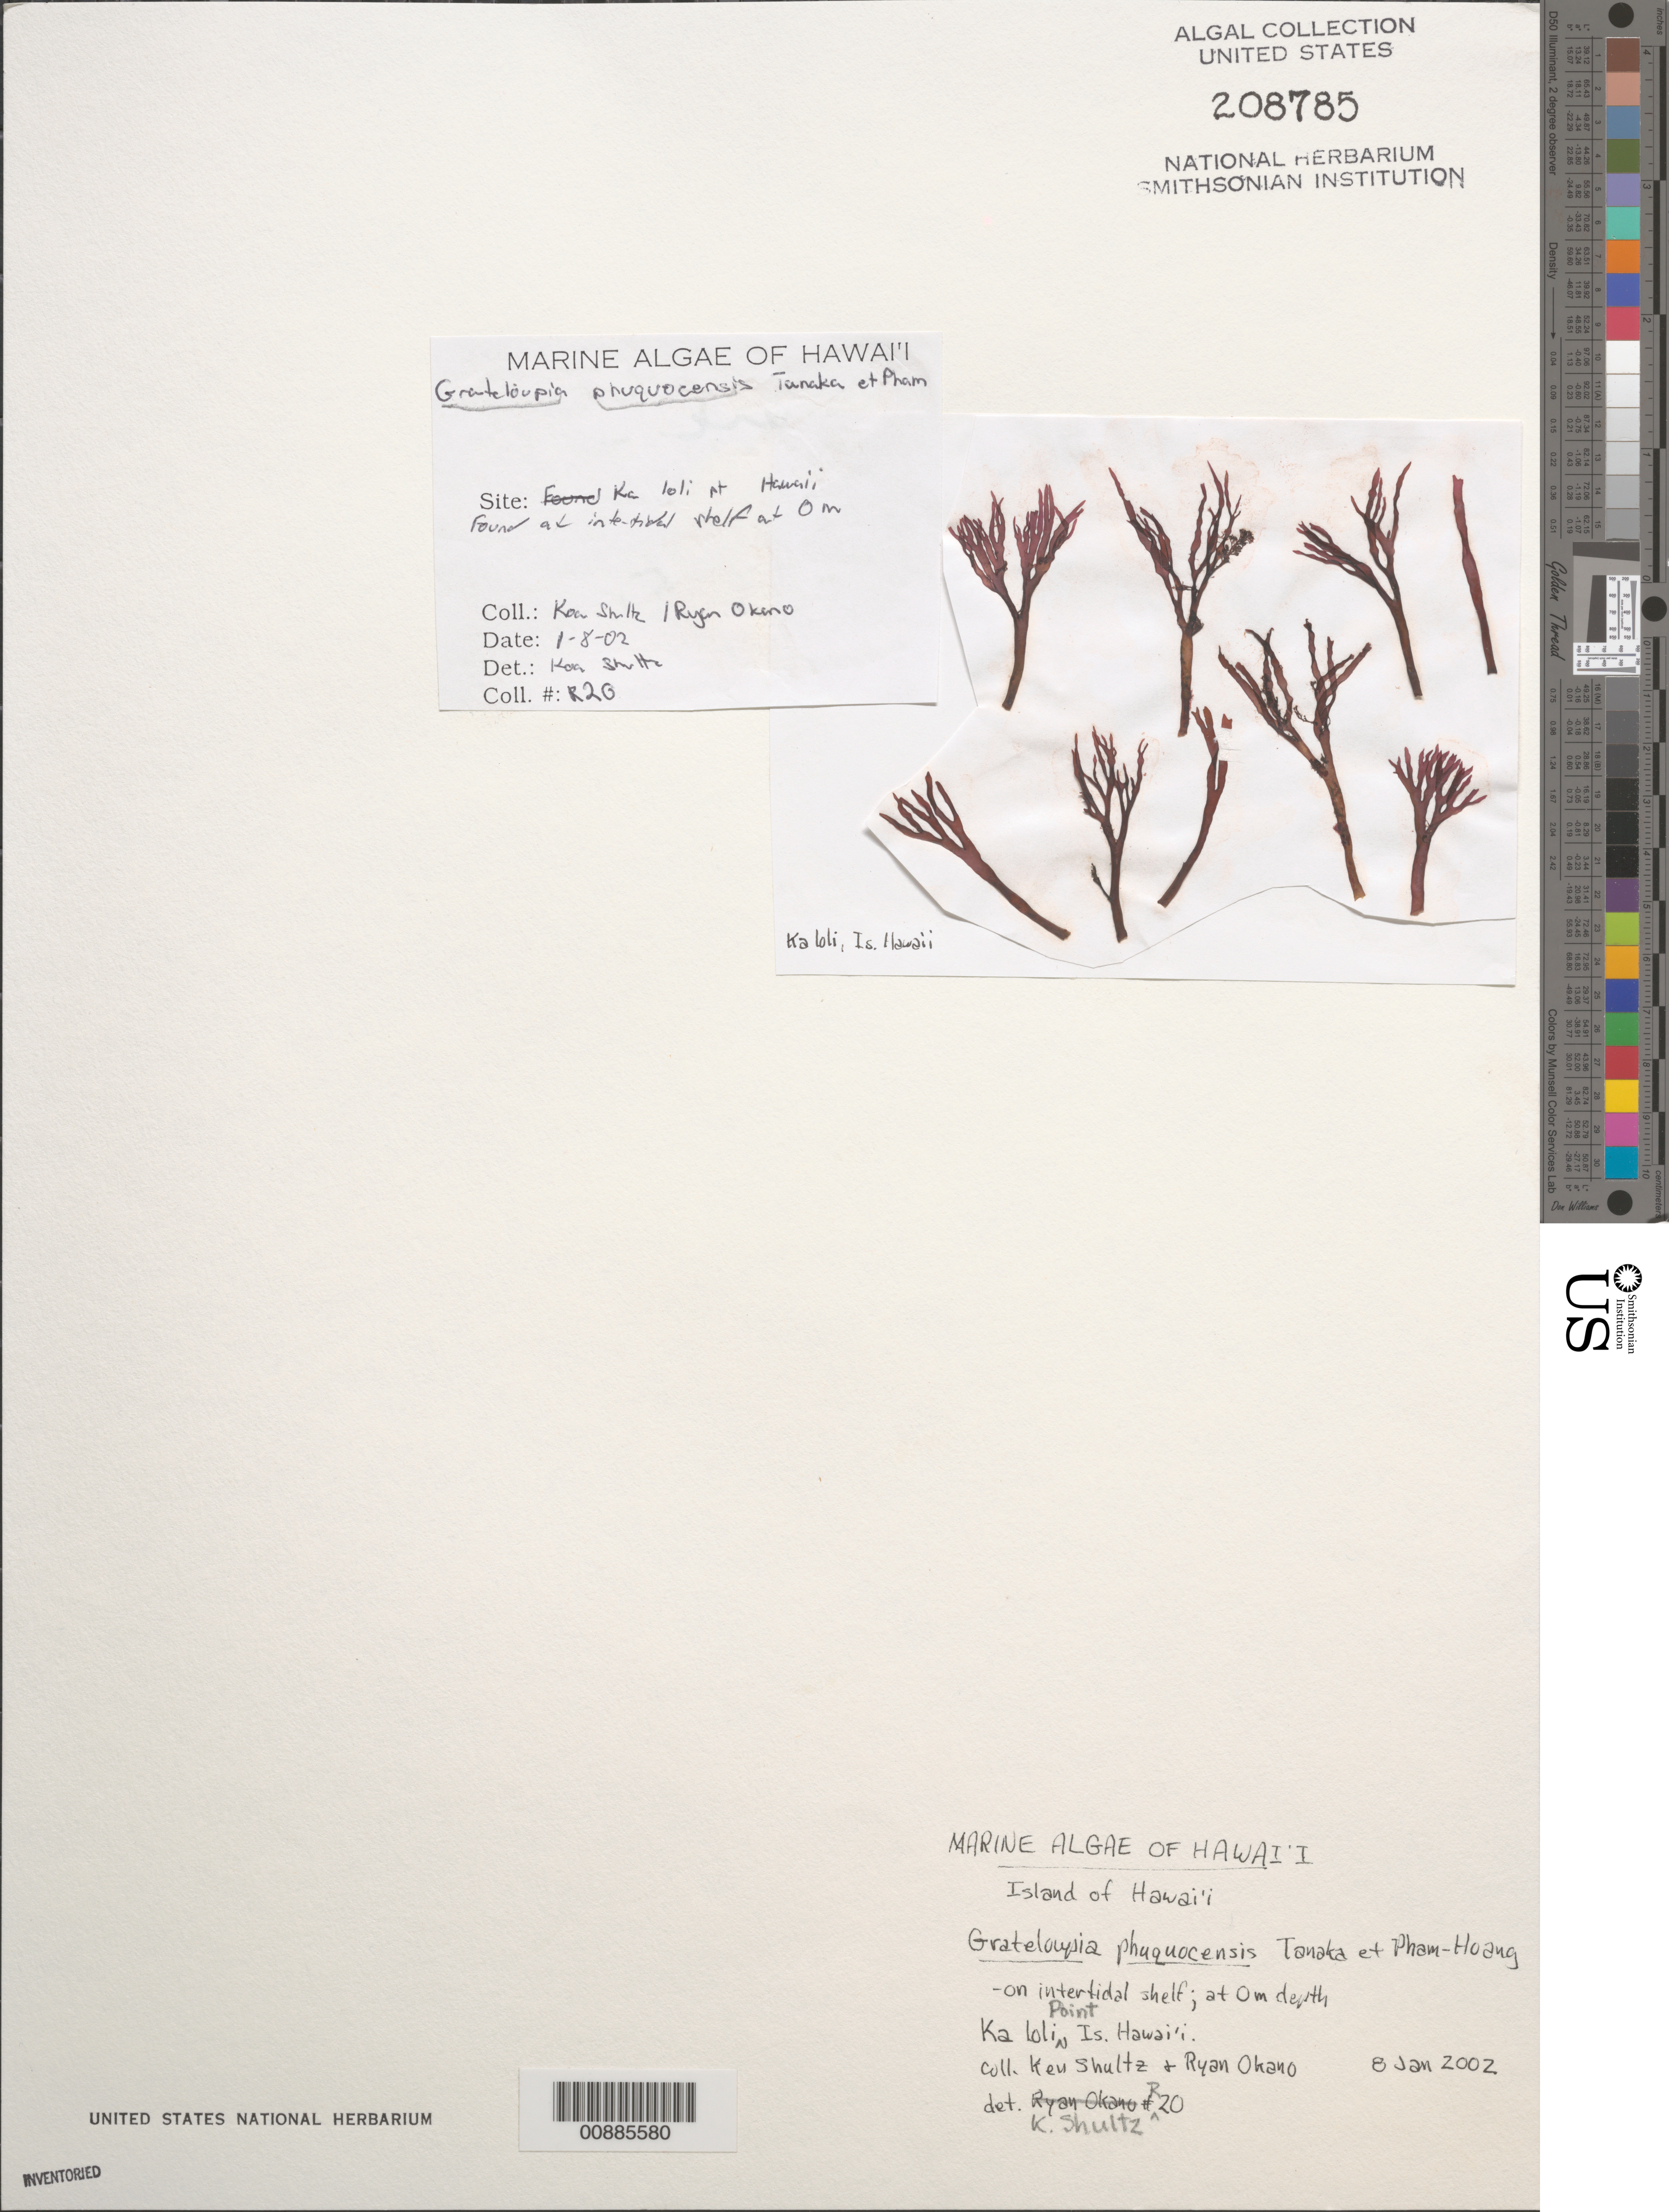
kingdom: Plantae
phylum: Rhodophyta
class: Florideophyceae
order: Halymeniales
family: Halymeniaceae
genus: Grateloupia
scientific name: Grateloupia phuquocensis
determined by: Shultz, K.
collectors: K. Shultz & R. Okano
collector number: R20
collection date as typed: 08 Jan 2002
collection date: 2002-01-08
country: United States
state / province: Hawaii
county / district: Hawaii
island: Hawaii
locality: Ka Loli Point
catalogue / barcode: US 208785